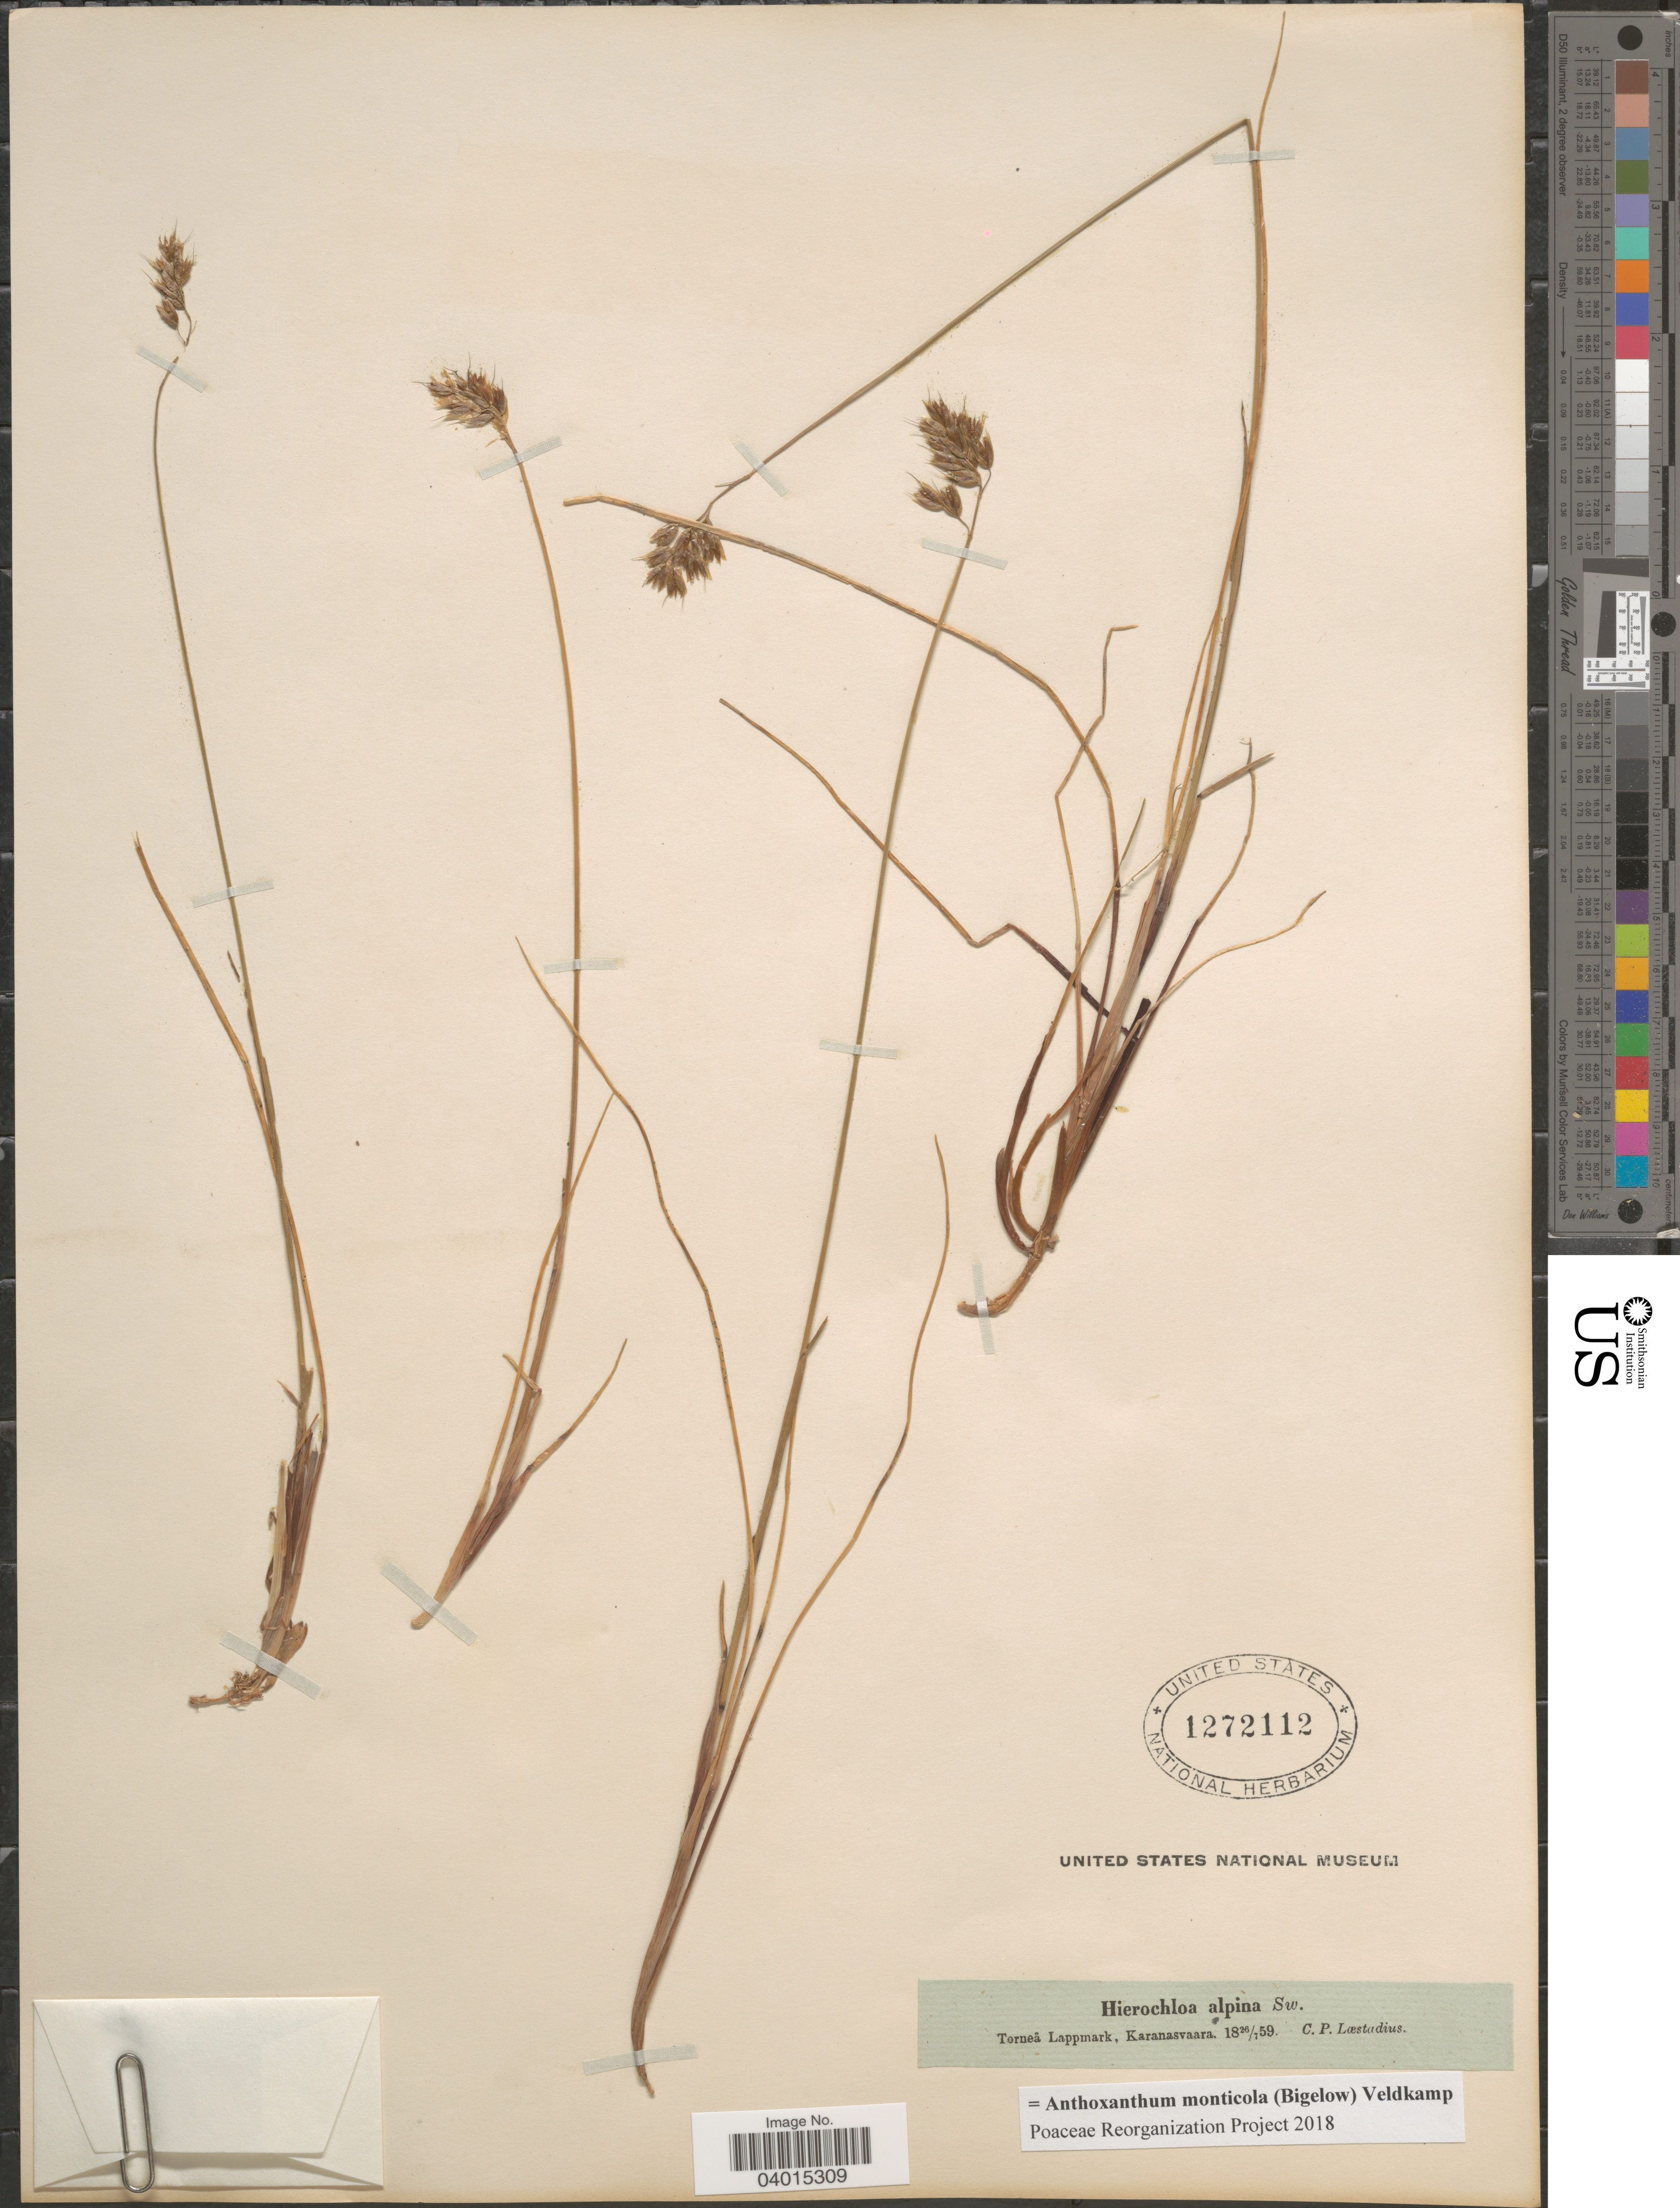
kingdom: Plantae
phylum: Tracheophyta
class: Liliopsida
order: Poales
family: Poaceae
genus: Anthoxanthum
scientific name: Anthoxanthum monticola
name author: (Bigelow) Veldkamp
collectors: C. Laestadius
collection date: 1859-07-26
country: Finland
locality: Torneå Lappmark, Karanasvaara.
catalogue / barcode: US 1272112